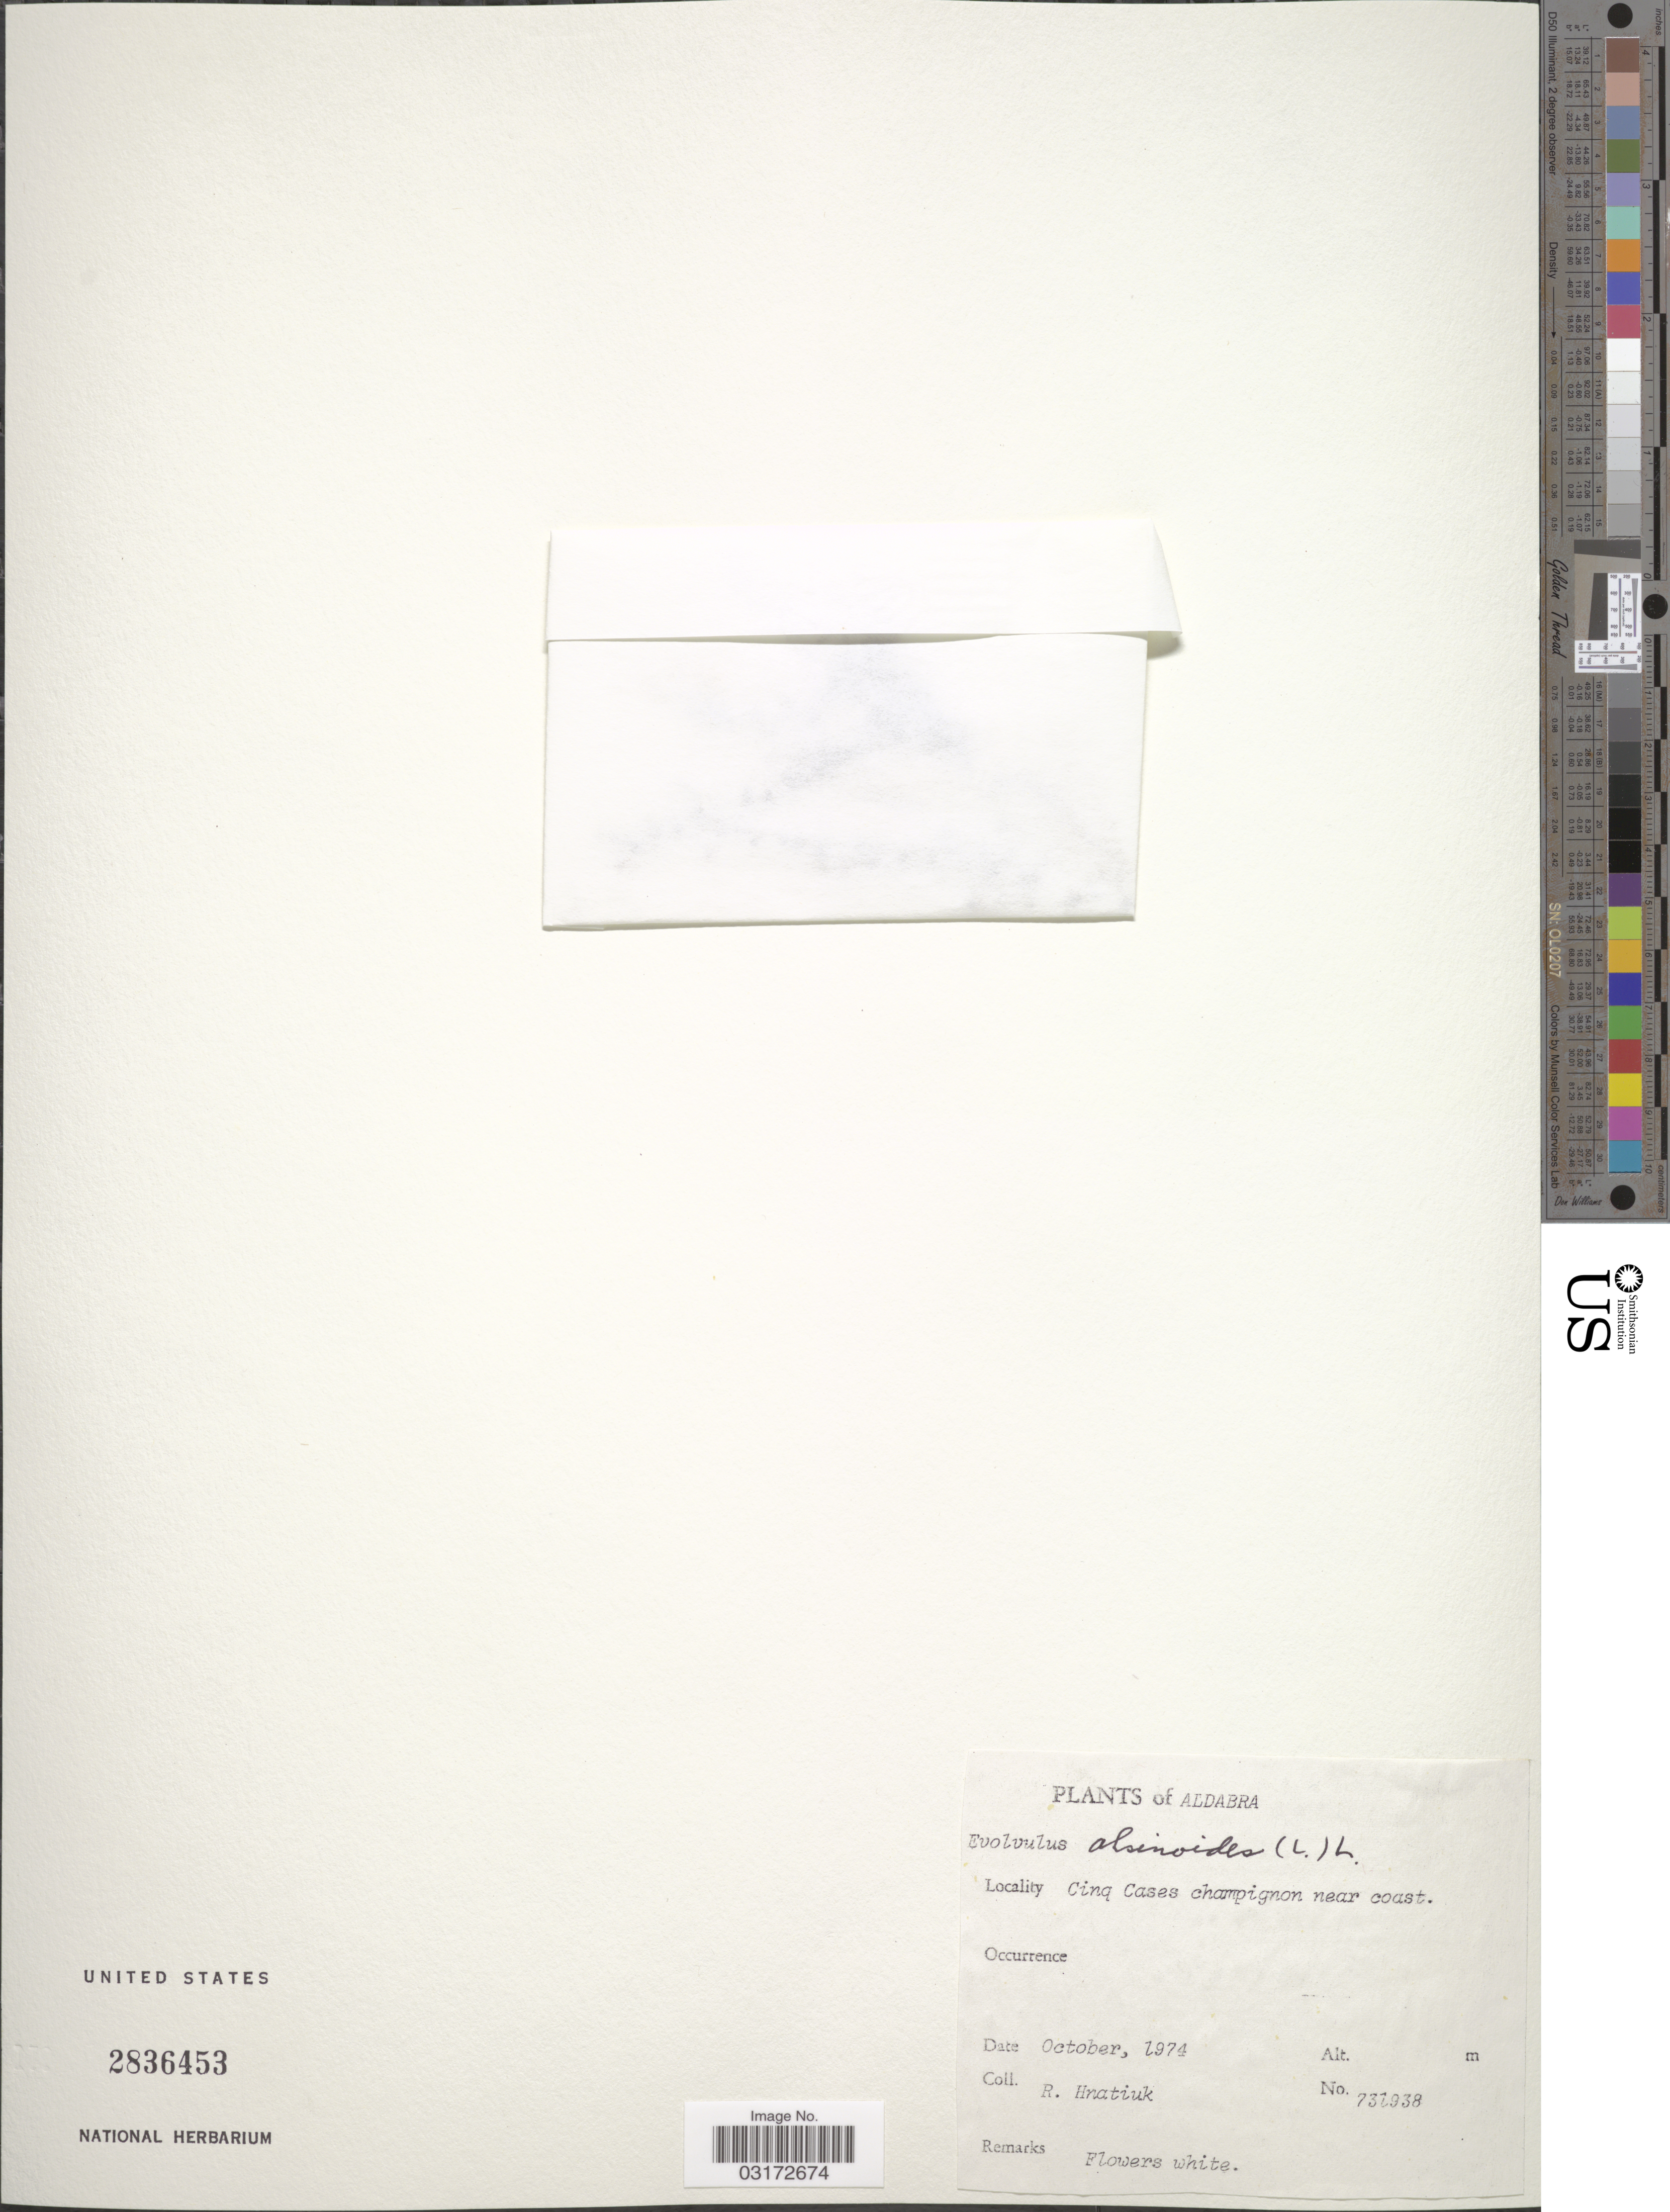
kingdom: Plantae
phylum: Tracheophyta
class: Magnoliopsida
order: Solanales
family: Convolvulaceae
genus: Evolvulus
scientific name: Evolvulus alsinoides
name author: (L.) L.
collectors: R. Hnatiuk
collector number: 731938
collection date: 1974-10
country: Seychelles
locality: Aldabra. Cinq Cases champignon near coast.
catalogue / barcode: US 2836453